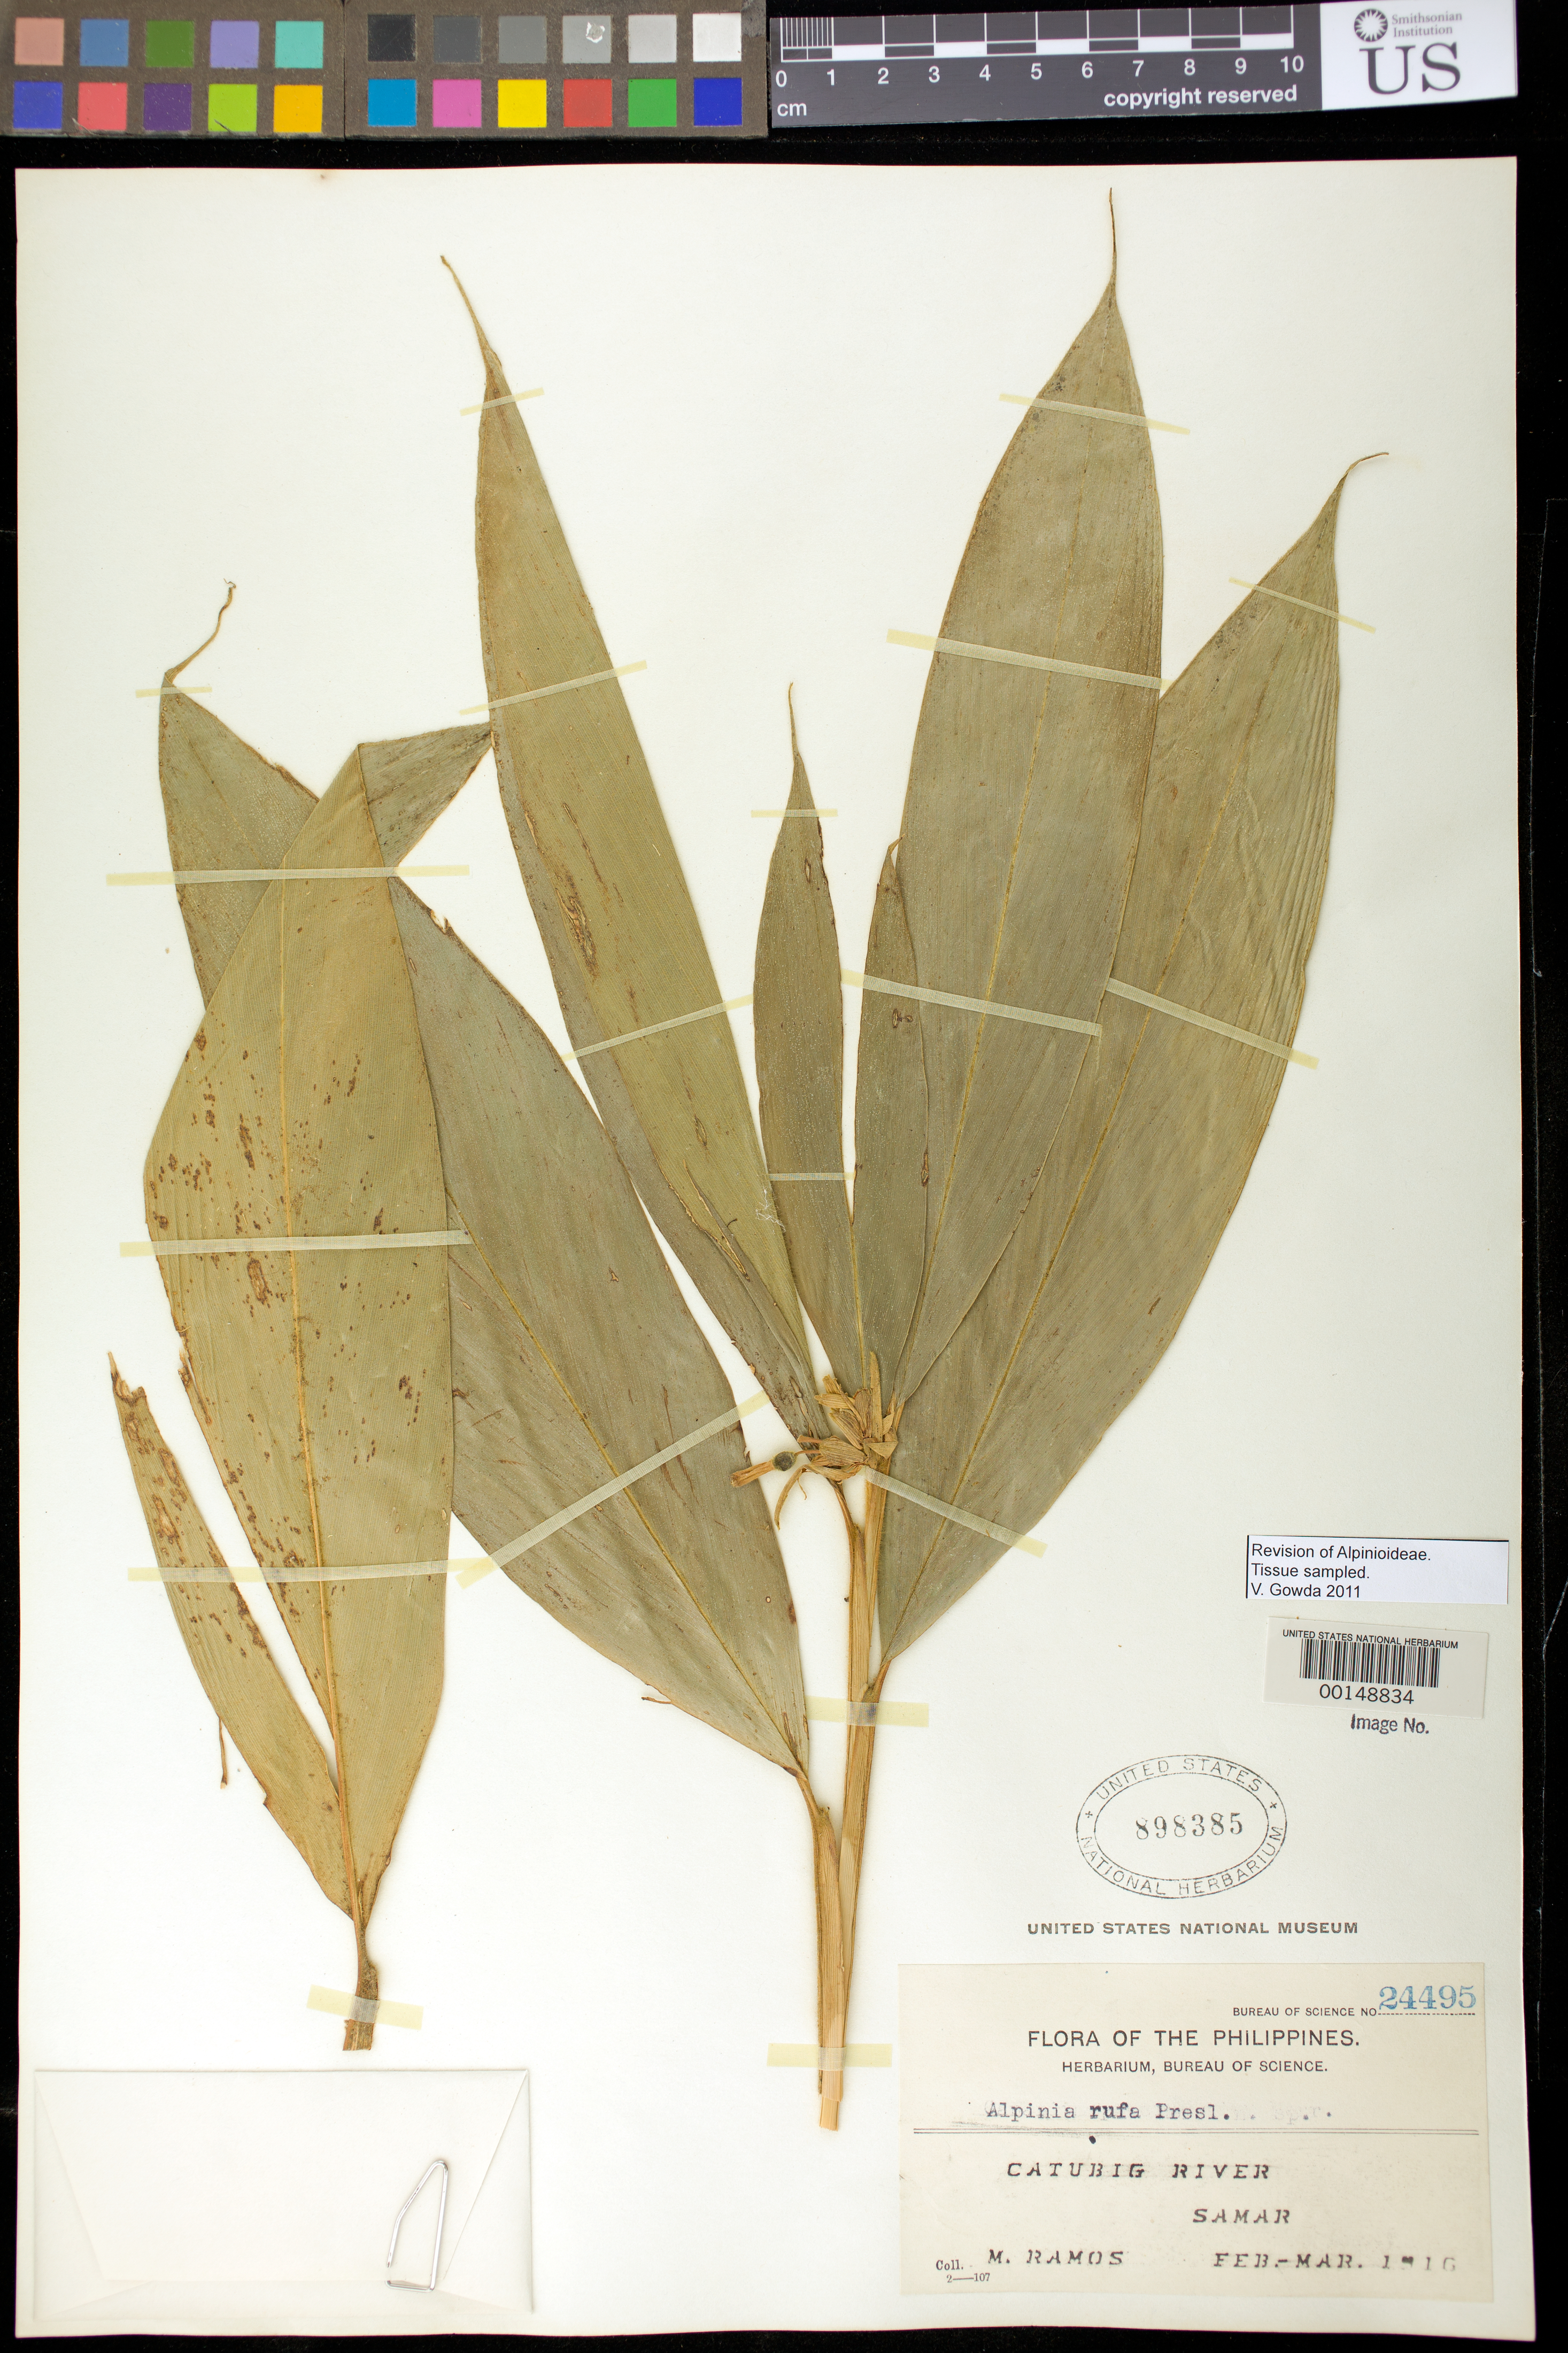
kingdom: Plantae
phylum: Tracheophyta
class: Liliopsida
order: Zingiberales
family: Zingiberaceae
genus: Alpinia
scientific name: Alpinia rufa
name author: (C. Presl) Náves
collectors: M. Ramos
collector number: Bur. Sci. 24495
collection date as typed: Feb 1916 to -- Mar 1916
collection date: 1916-02/1916-03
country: Philippines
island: Samar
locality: Catubig river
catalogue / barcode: US 898385